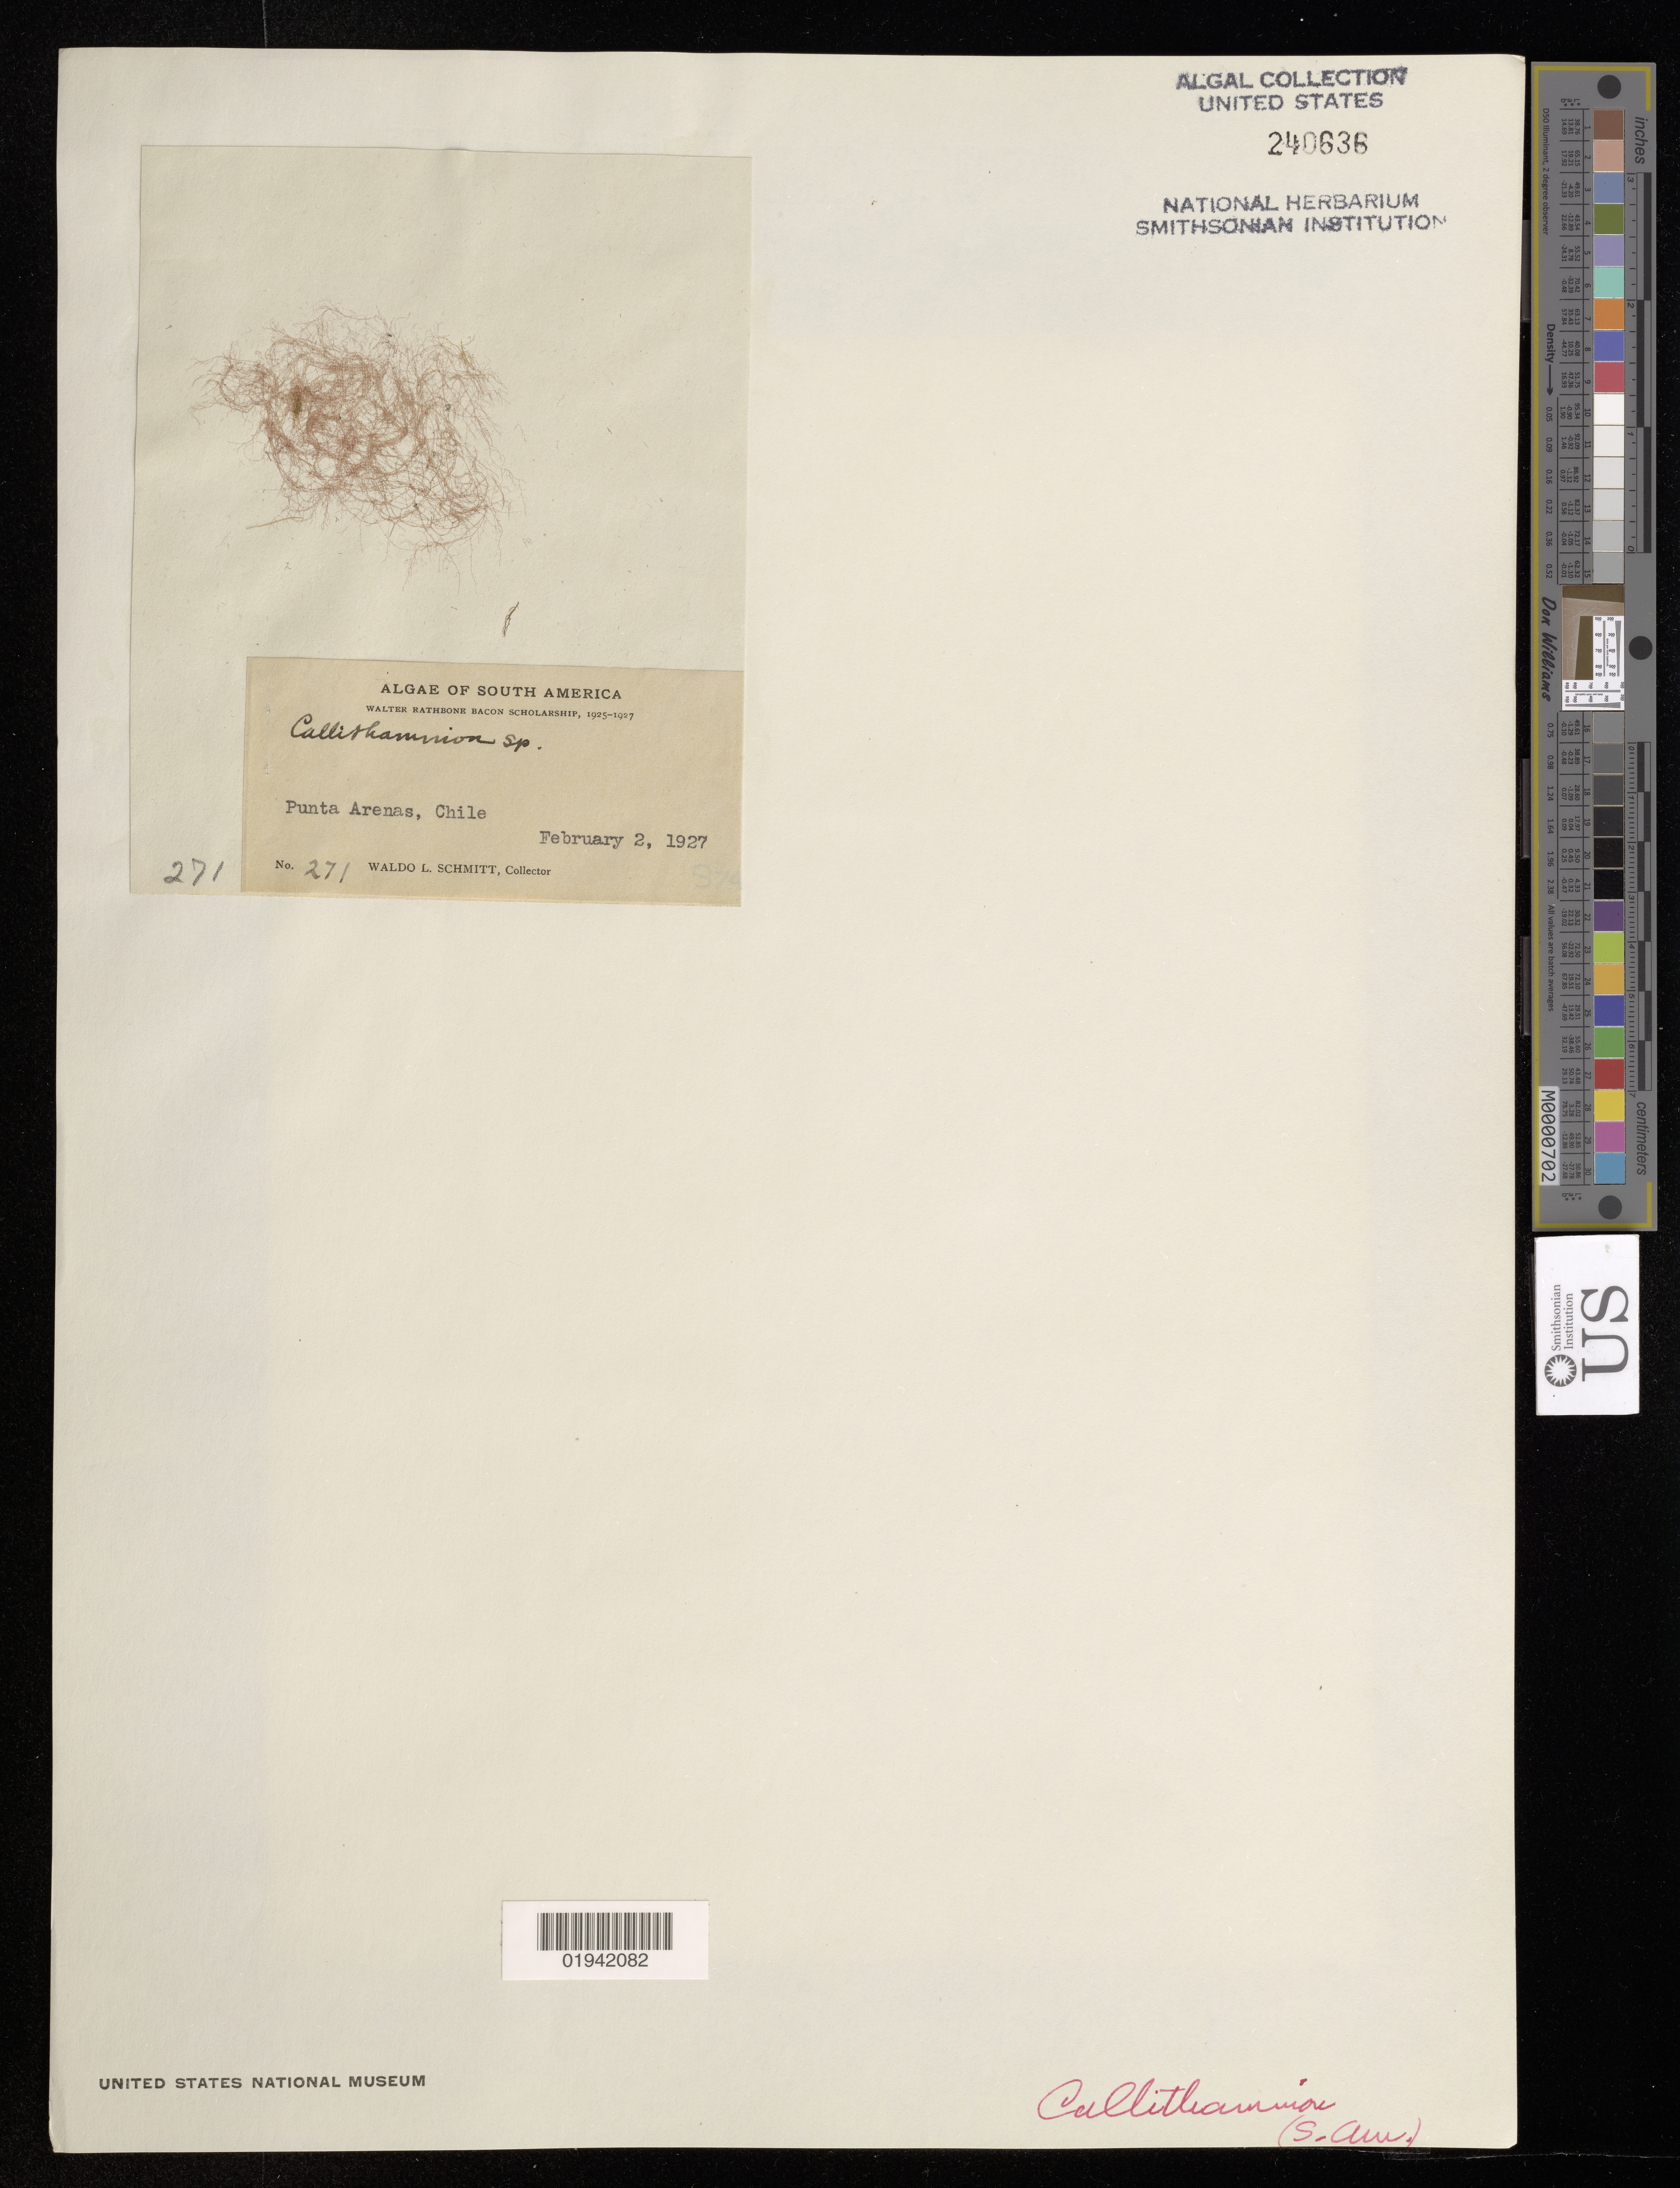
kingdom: Plantae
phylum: Rhodophyta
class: Florideophyceae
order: Ceramiales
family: Callithamniaceae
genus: Callithamnion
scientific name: Callithamnion sp.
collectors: W. L. Schmitt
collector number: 271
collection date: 1927-02-02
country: Chile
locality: Punta Arenas.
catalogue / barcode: US 240636